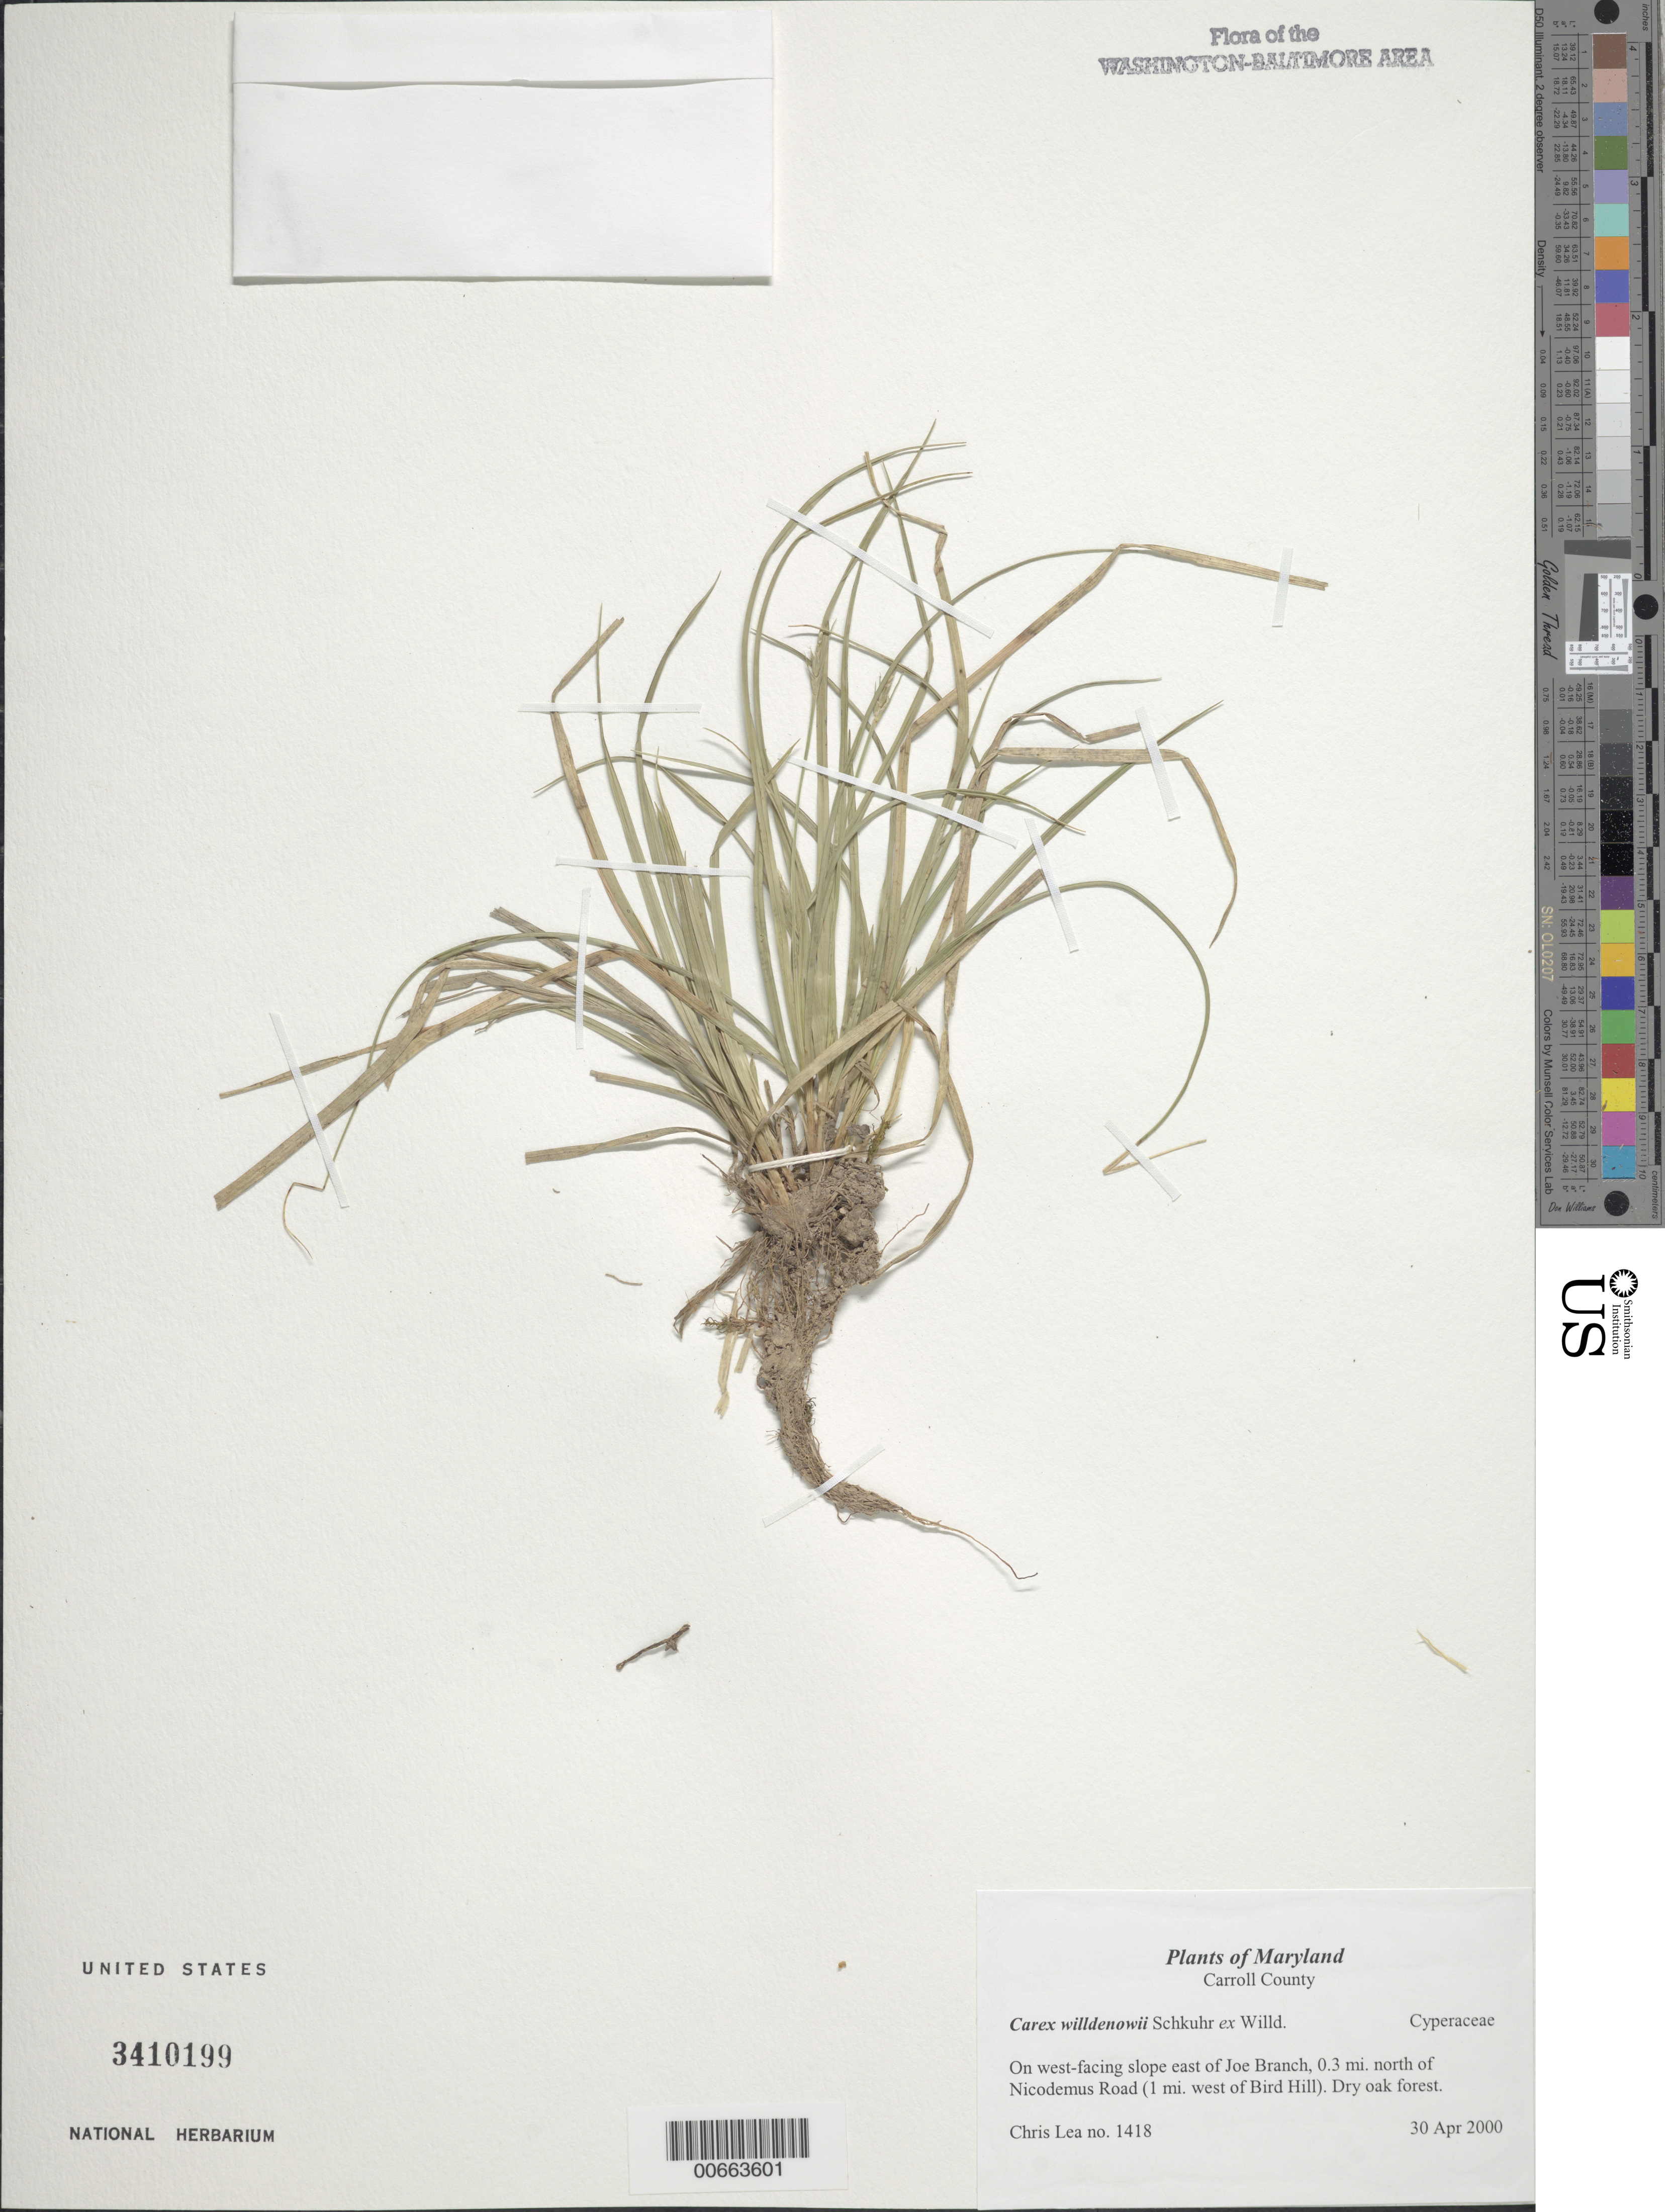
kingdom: Plantae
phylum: Tracheophyta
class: Liliopsida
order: Poales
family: Cyperaceae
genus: Carex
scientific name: Carex willdenowii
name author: Willd.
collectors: C. Lea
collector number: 1418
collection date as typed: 30 Apr 2000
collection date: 2000-04-30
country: United States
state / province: Maryland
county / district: Carroll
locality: On west-facing slope east of Joe Branch, 0.3 mi. north of Nicodemus Road (1 mi. west of Bird Hill).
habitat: Dry oak forest.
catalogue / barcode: US 3410199